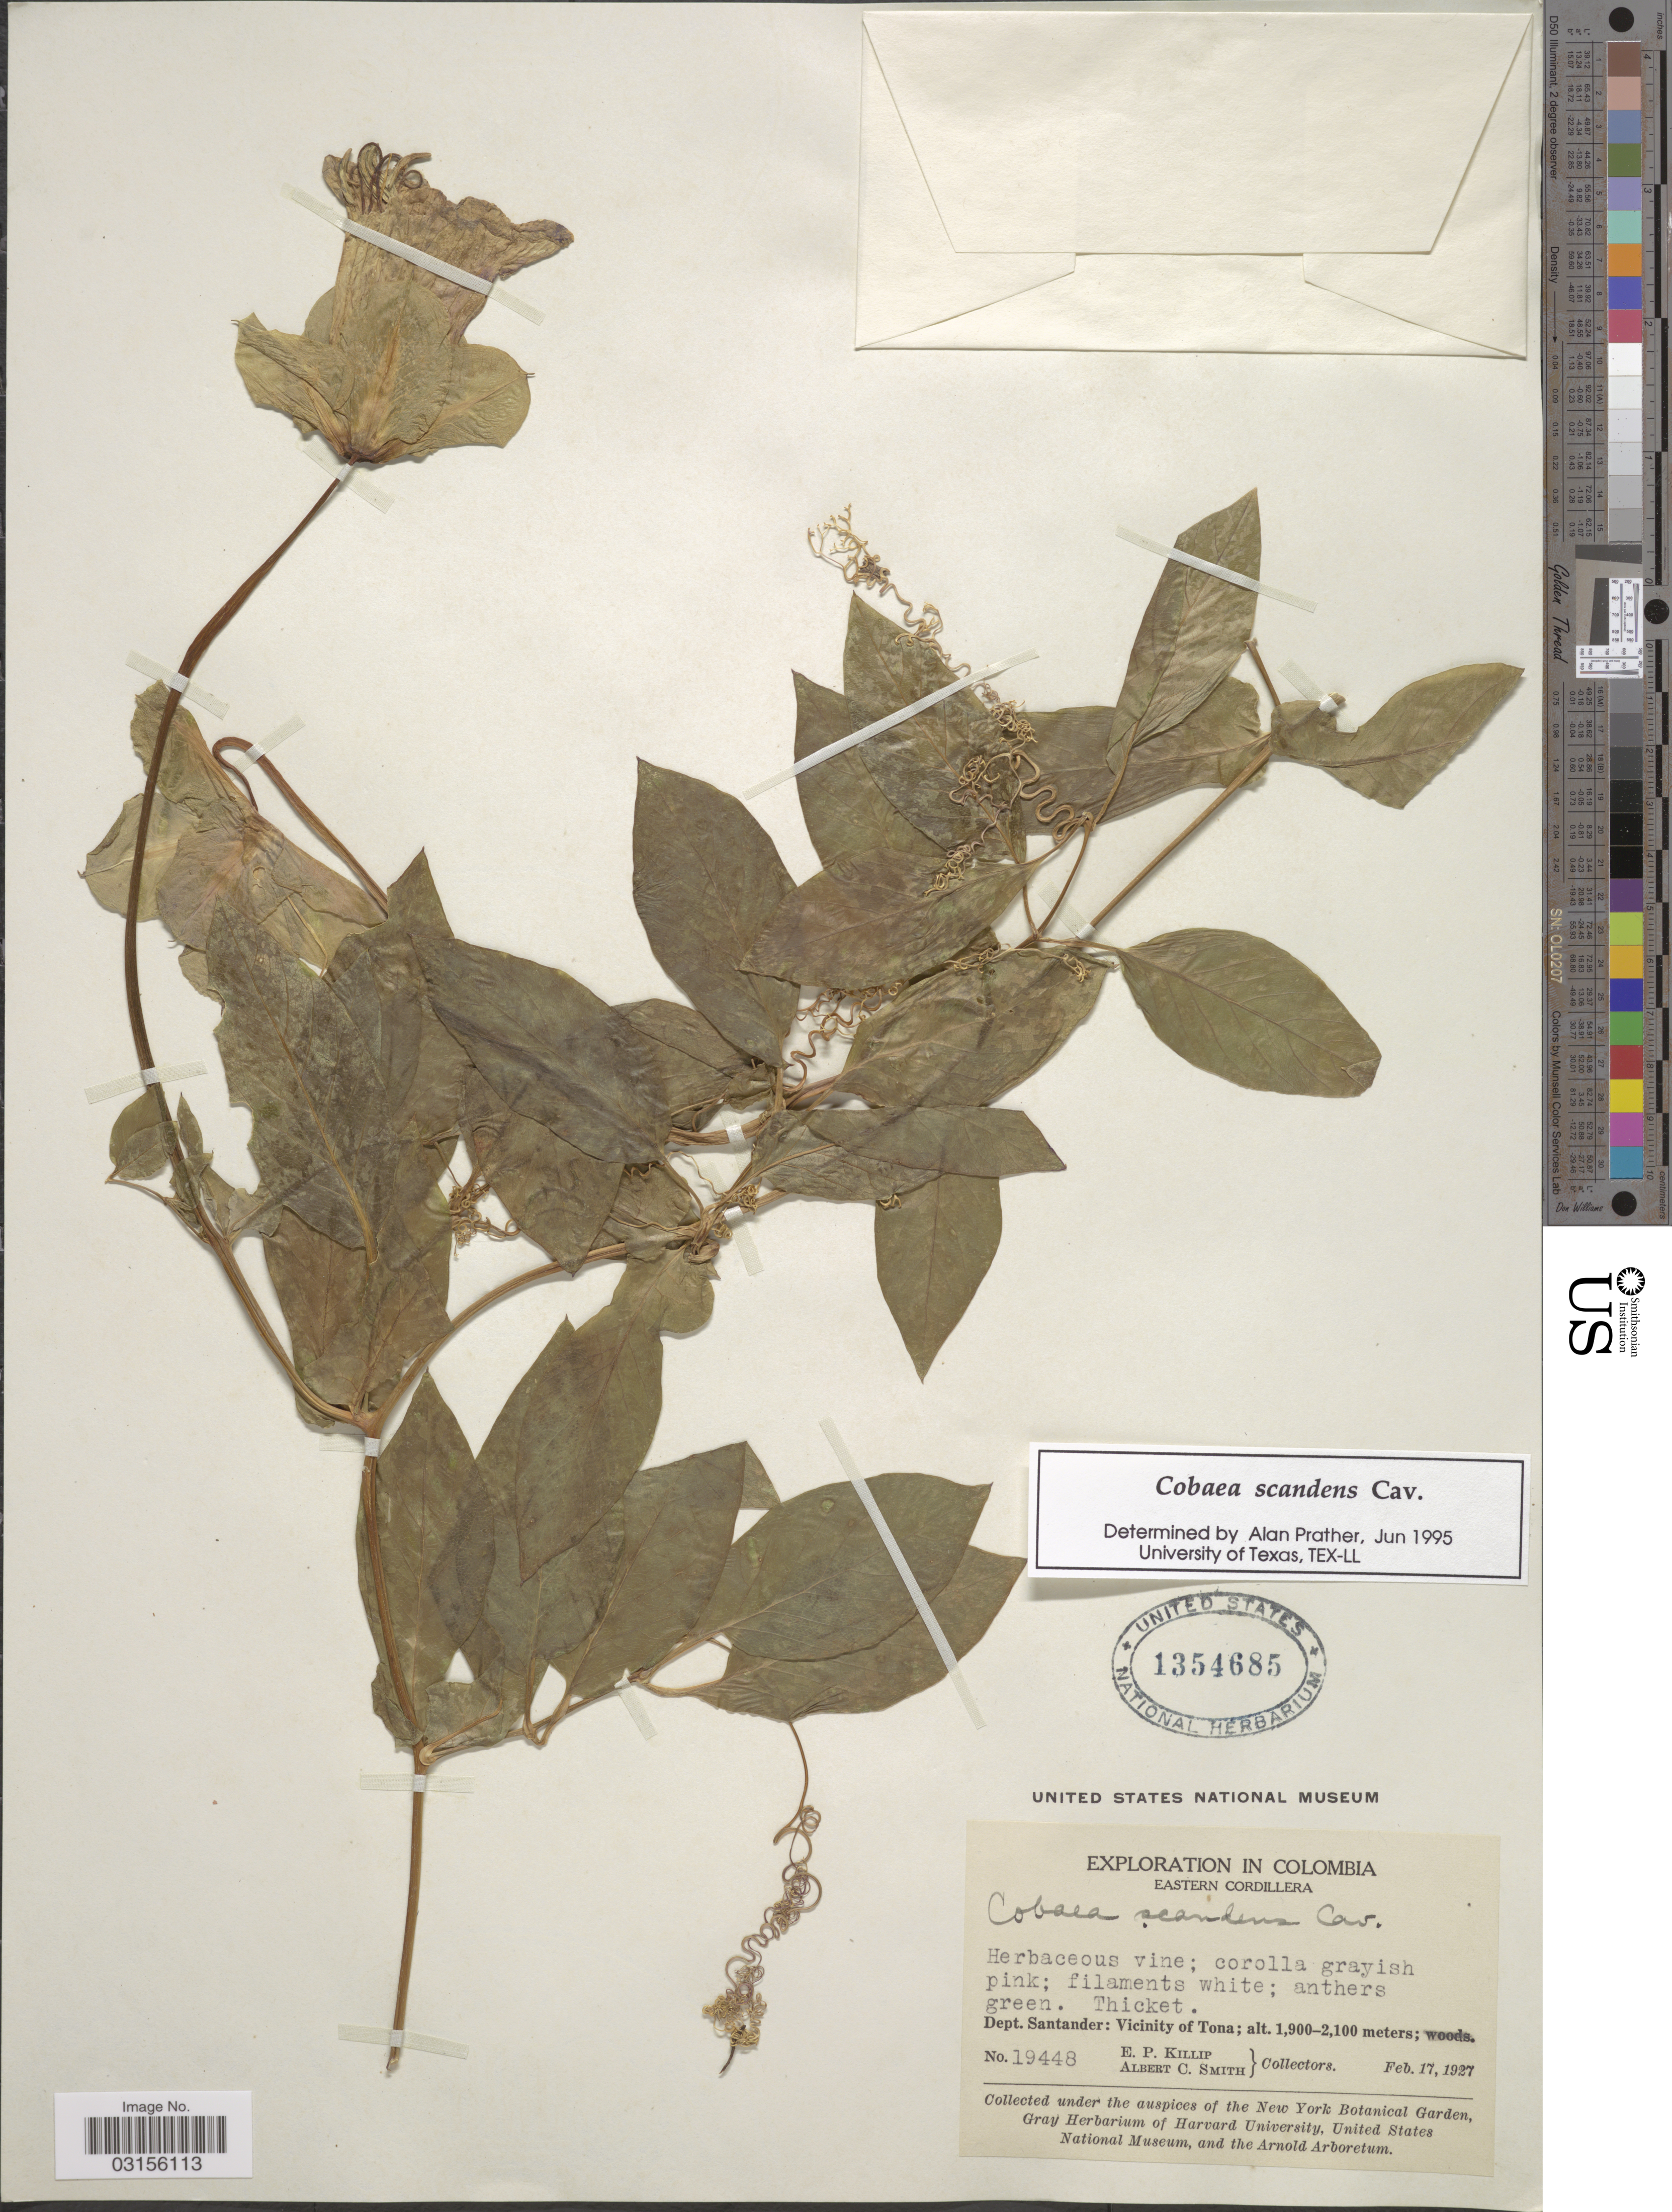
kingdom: Plantae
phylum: Tracheophyta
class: Magnoliopsida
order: Ericales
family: Polemoniaceae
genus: Cobaea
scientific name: Cobaea scandens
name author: Cav.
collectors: E. P. Killip & A. C. Smith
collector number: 19448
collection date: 1927-02-17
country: Colombia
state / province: Santander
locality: Eastern Cordillera. Dept. Santander: Vicinity of Tona.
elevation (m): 1900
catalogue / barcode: US 1354685